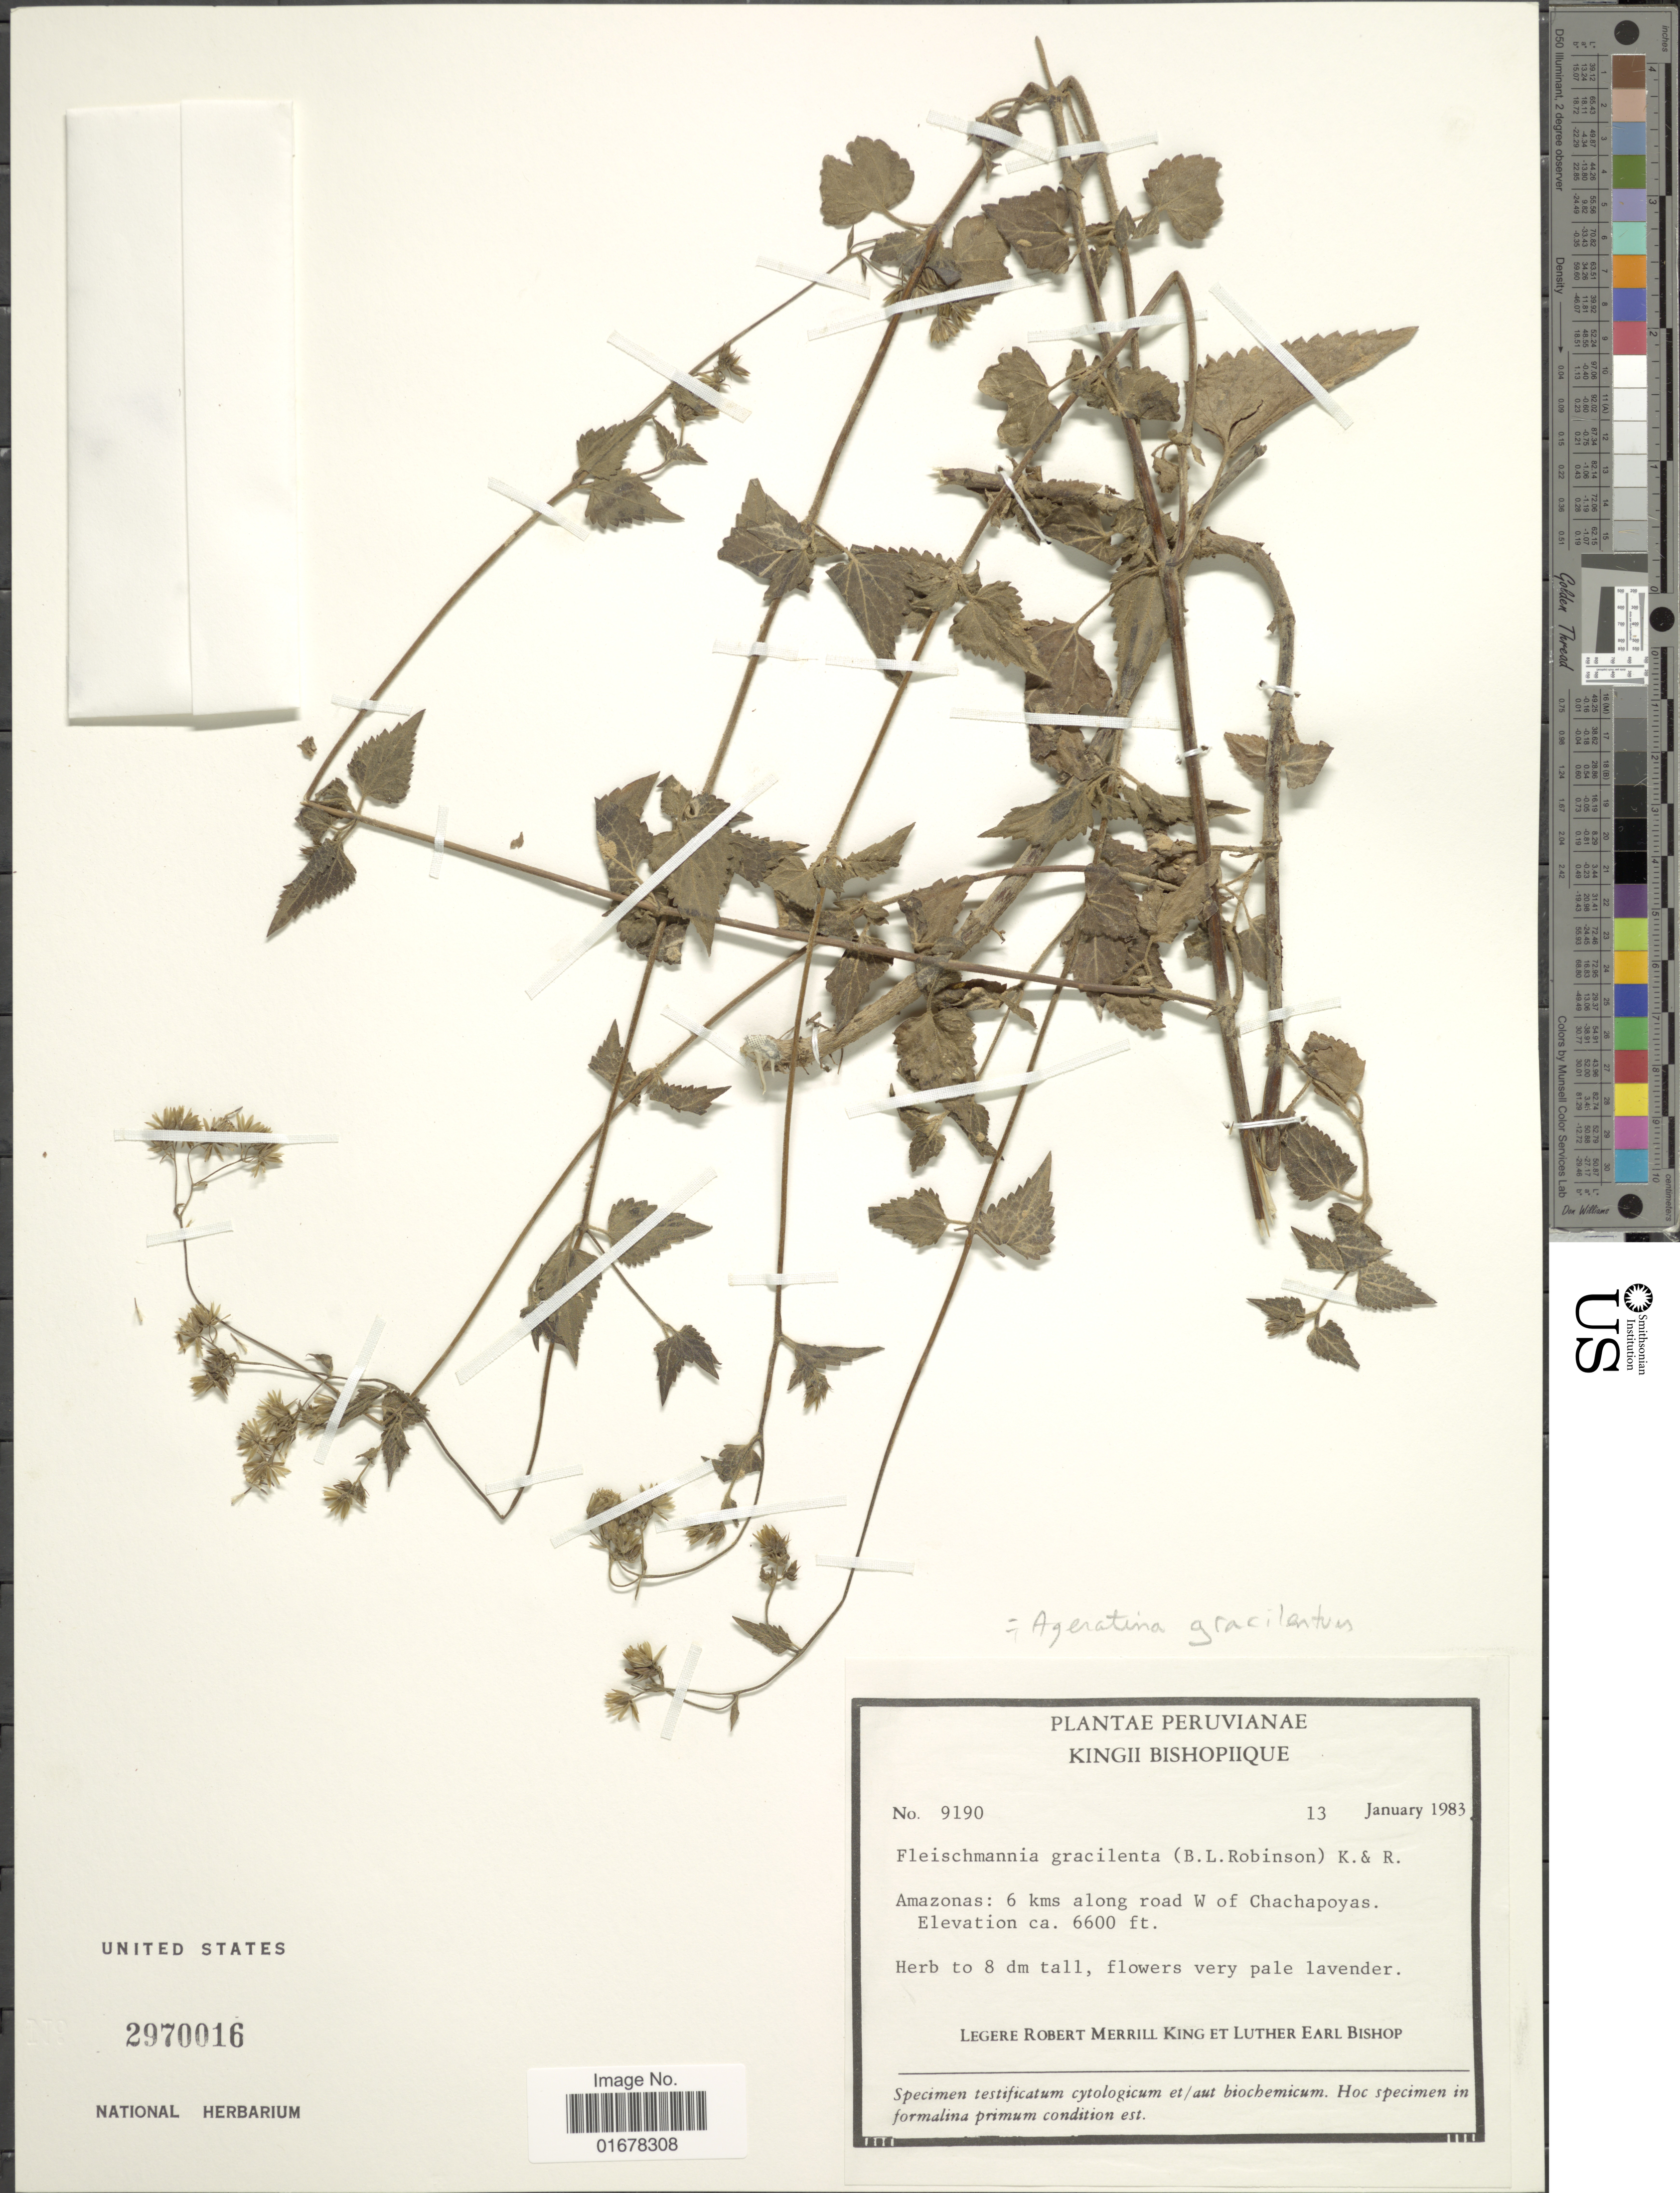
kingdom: Plantae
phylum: Tracheophyta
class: Magnoliopsida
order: Asterales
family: Asteraceae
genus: Ageratina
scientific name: Ageratina gracilenta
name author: (B.L. Rob.) R.M. King & H. Rob.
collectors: R. M. King & L. E. Bishop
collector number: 9190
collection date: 1983-01-13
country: Peru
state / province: Amazonas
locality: Amazonas: 6 kms along road W of Chachapoyas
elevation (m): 2012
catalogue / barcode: US 2970016